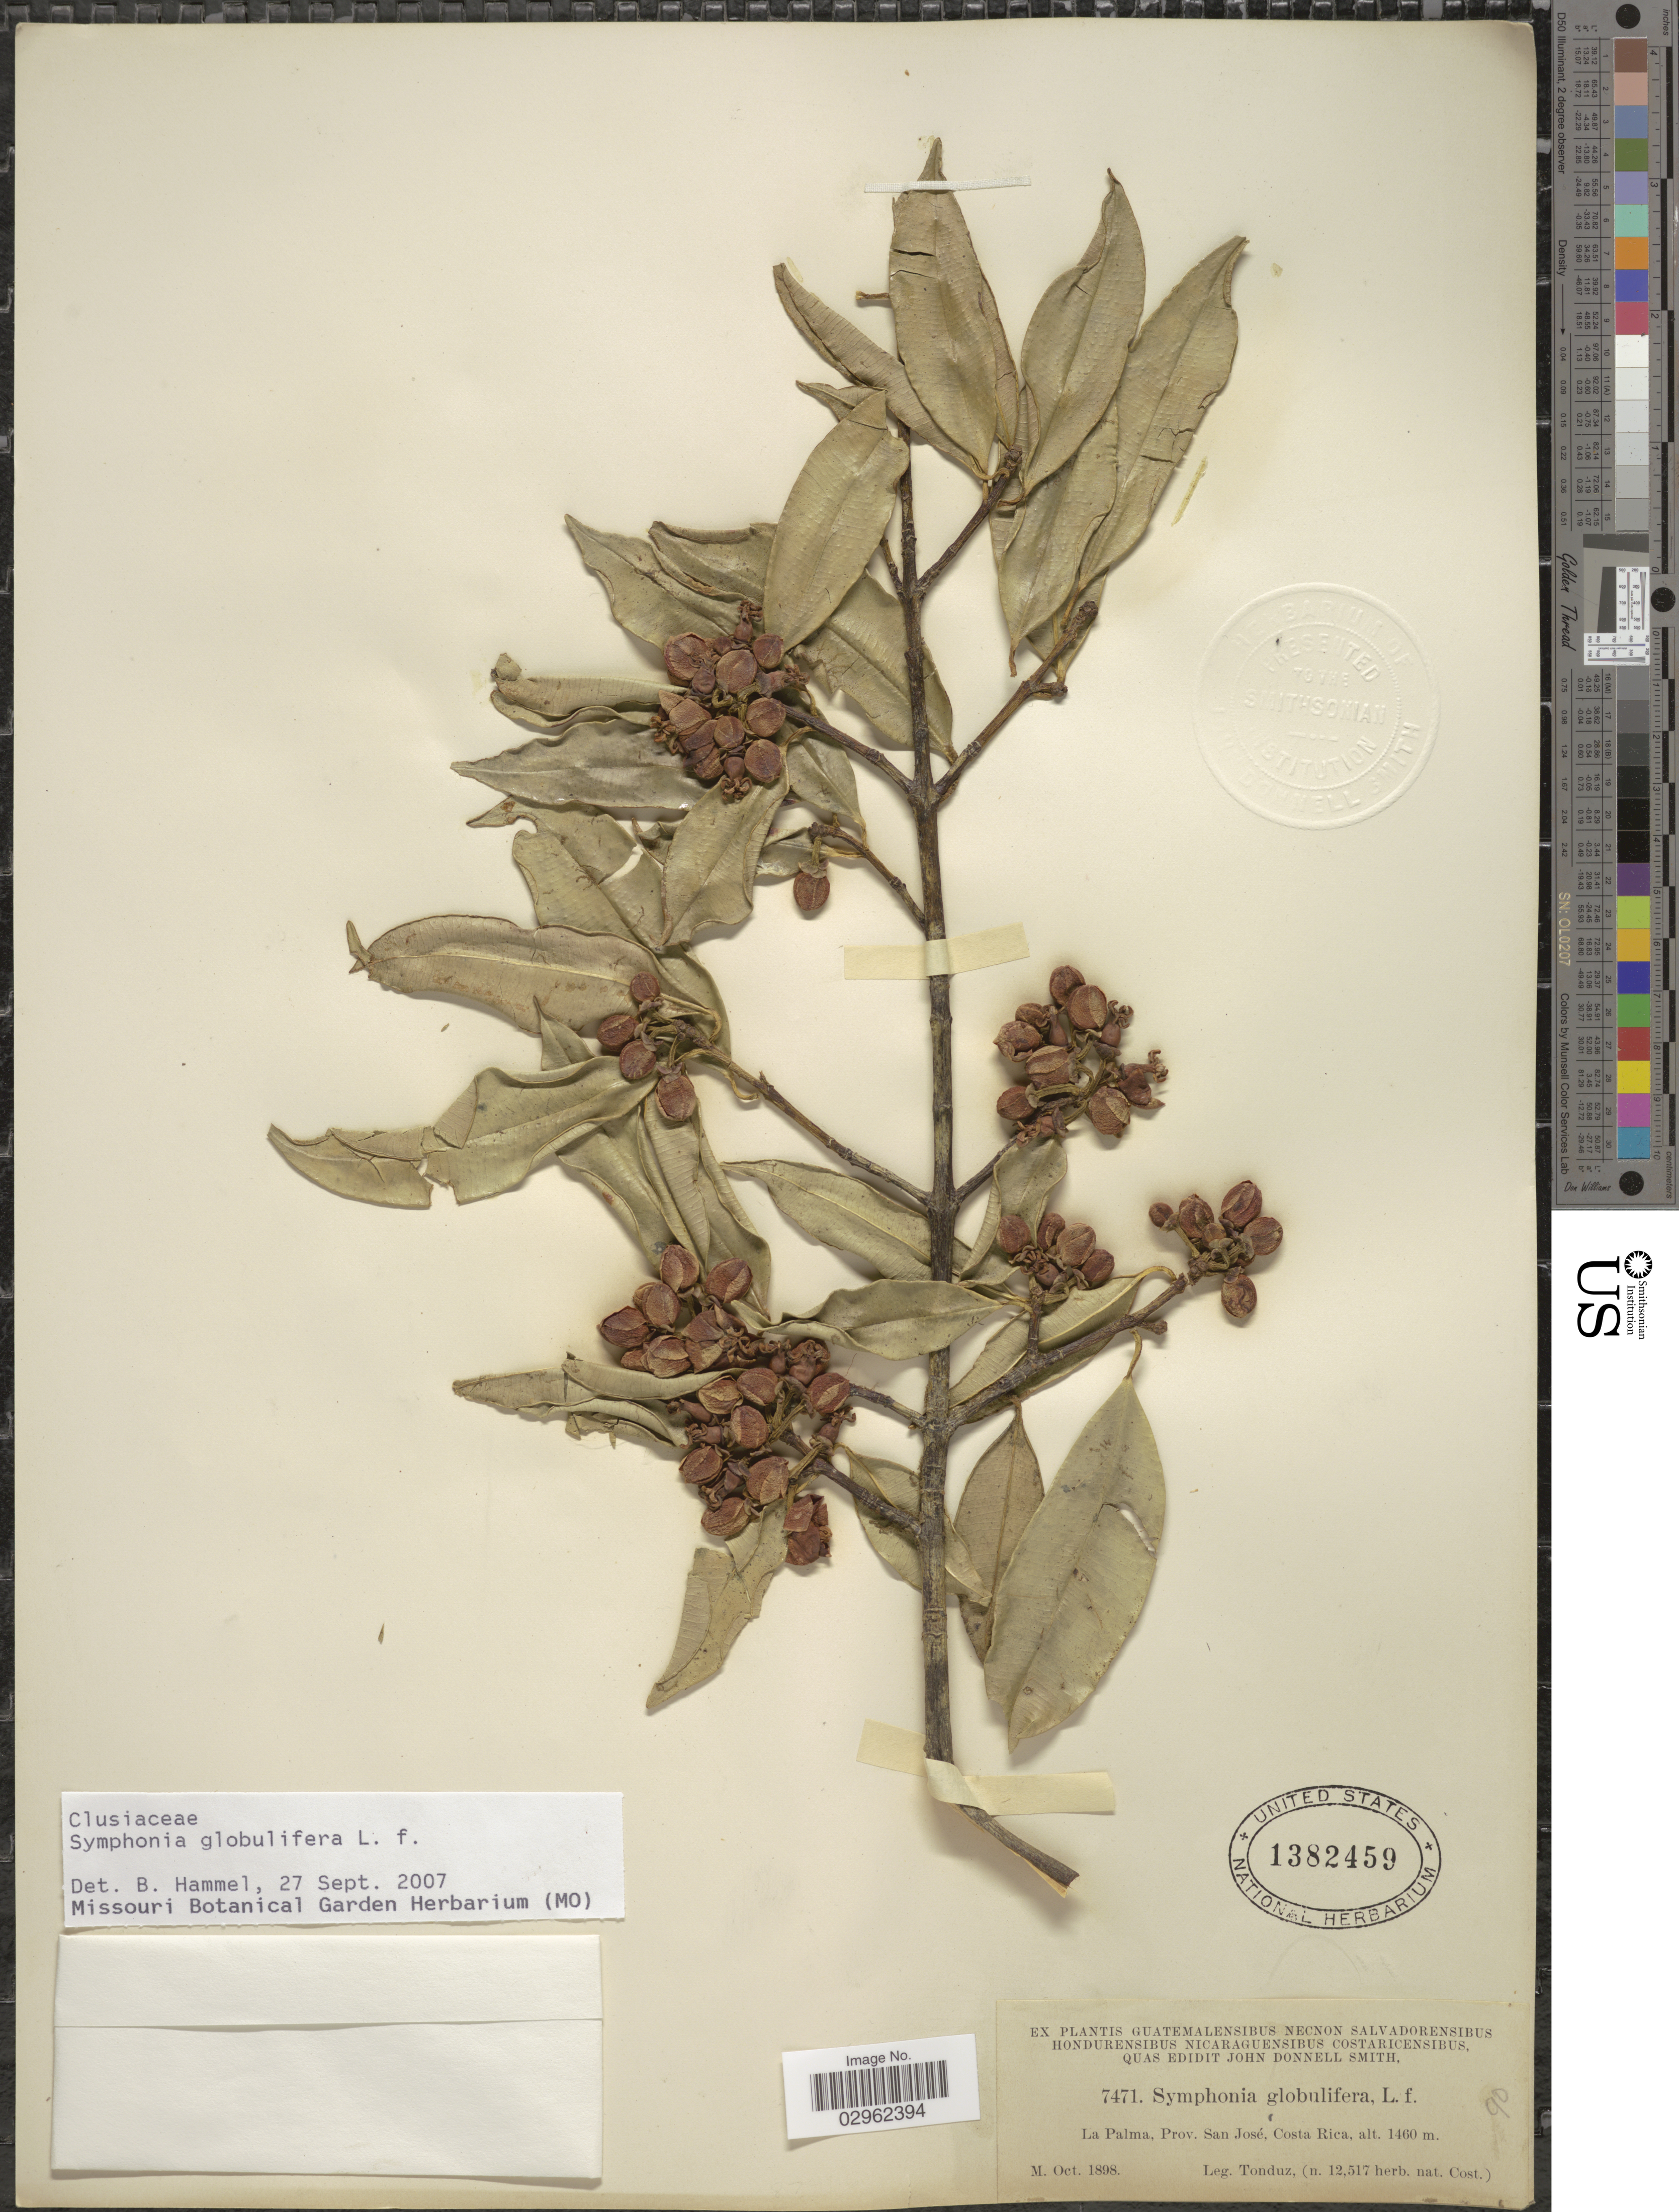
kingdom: Plantae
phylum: Tracheophyta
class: Magnoliopsida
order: Malpighiales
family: Clusiaceae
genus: Symphonia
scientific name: Symphonia globulifera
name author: L. f.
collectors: Tonduz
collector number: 7471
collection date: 1898-10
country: Costa Rica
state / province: San José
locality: La Palma, Prov. San José.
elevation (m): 1460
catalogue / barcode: US 1382459